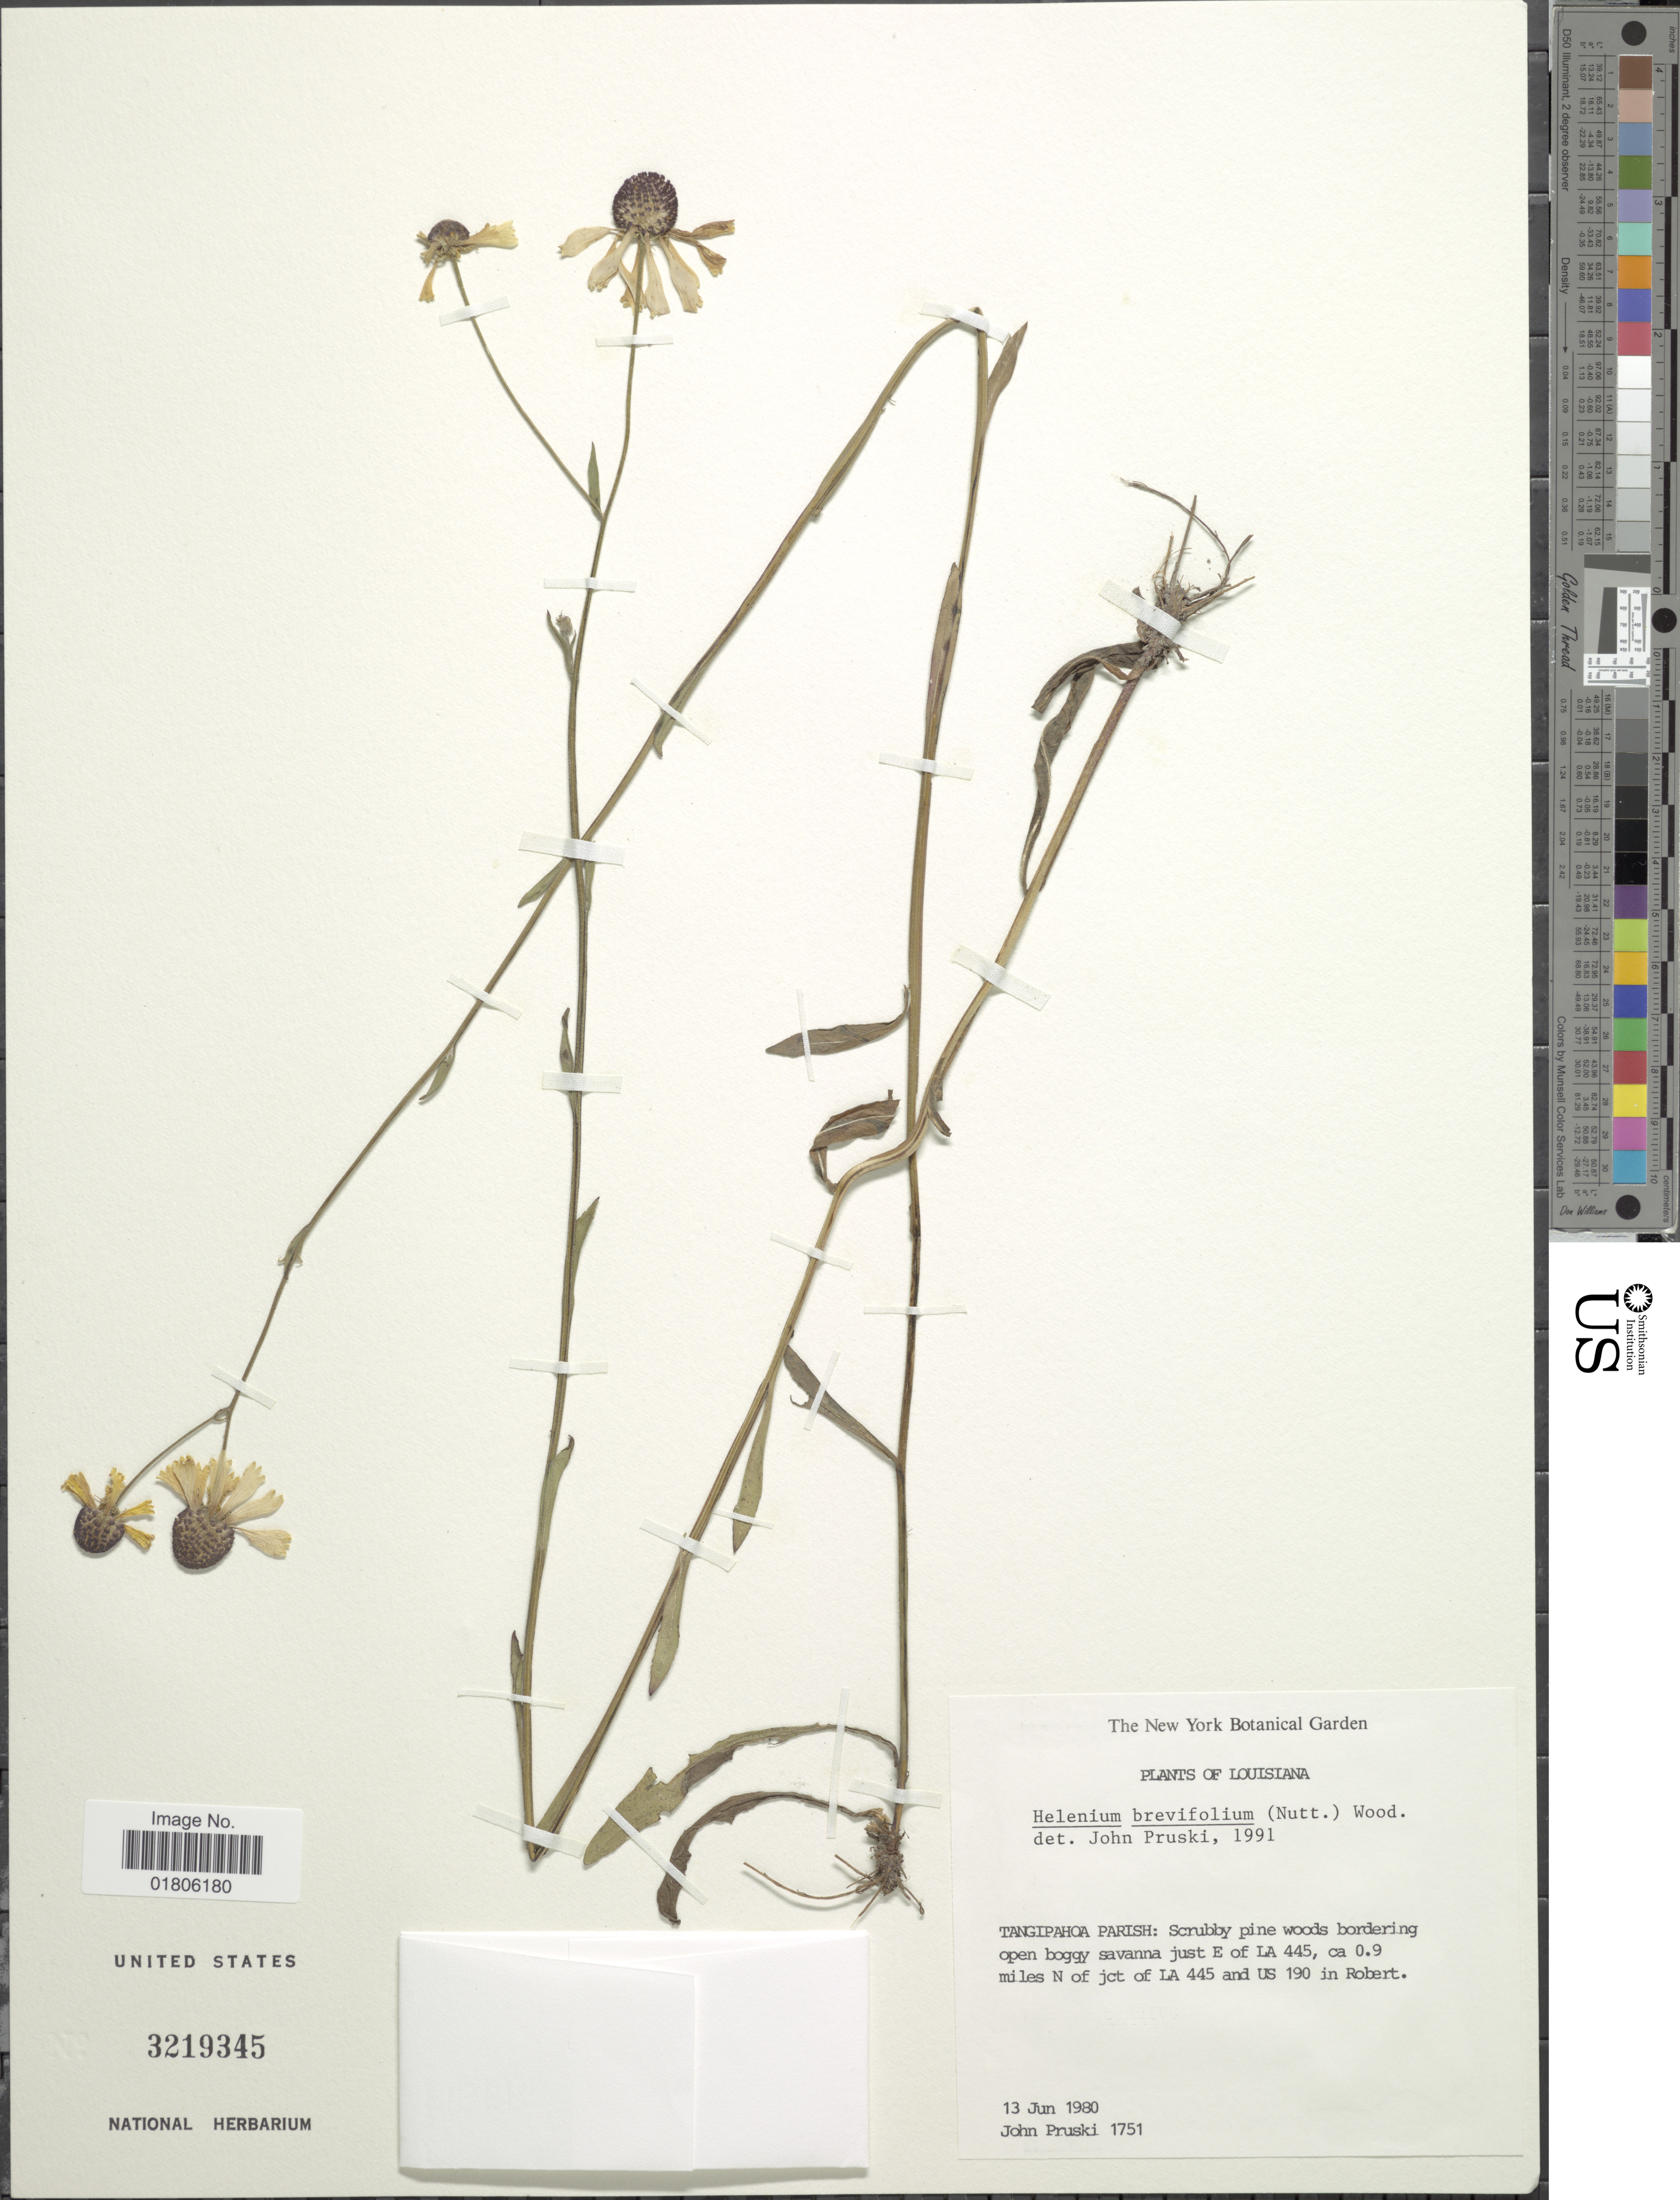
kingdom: Plantae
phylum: Tracheophyta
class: Magnoliopsida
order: Asterales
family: Asteraceae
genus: Helenium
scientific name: Helenium brevifolium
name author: (Nutt.) Alph. Wood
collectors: J. F. Pruski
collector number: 1751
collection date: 1980-06-13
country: United States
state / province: Louisiana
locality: Tangipahoa Parish: Just E of L A 445, ca. 0.9 miles N of jct of LA 445 nad US 190 in Robert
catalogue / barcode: US 3219345